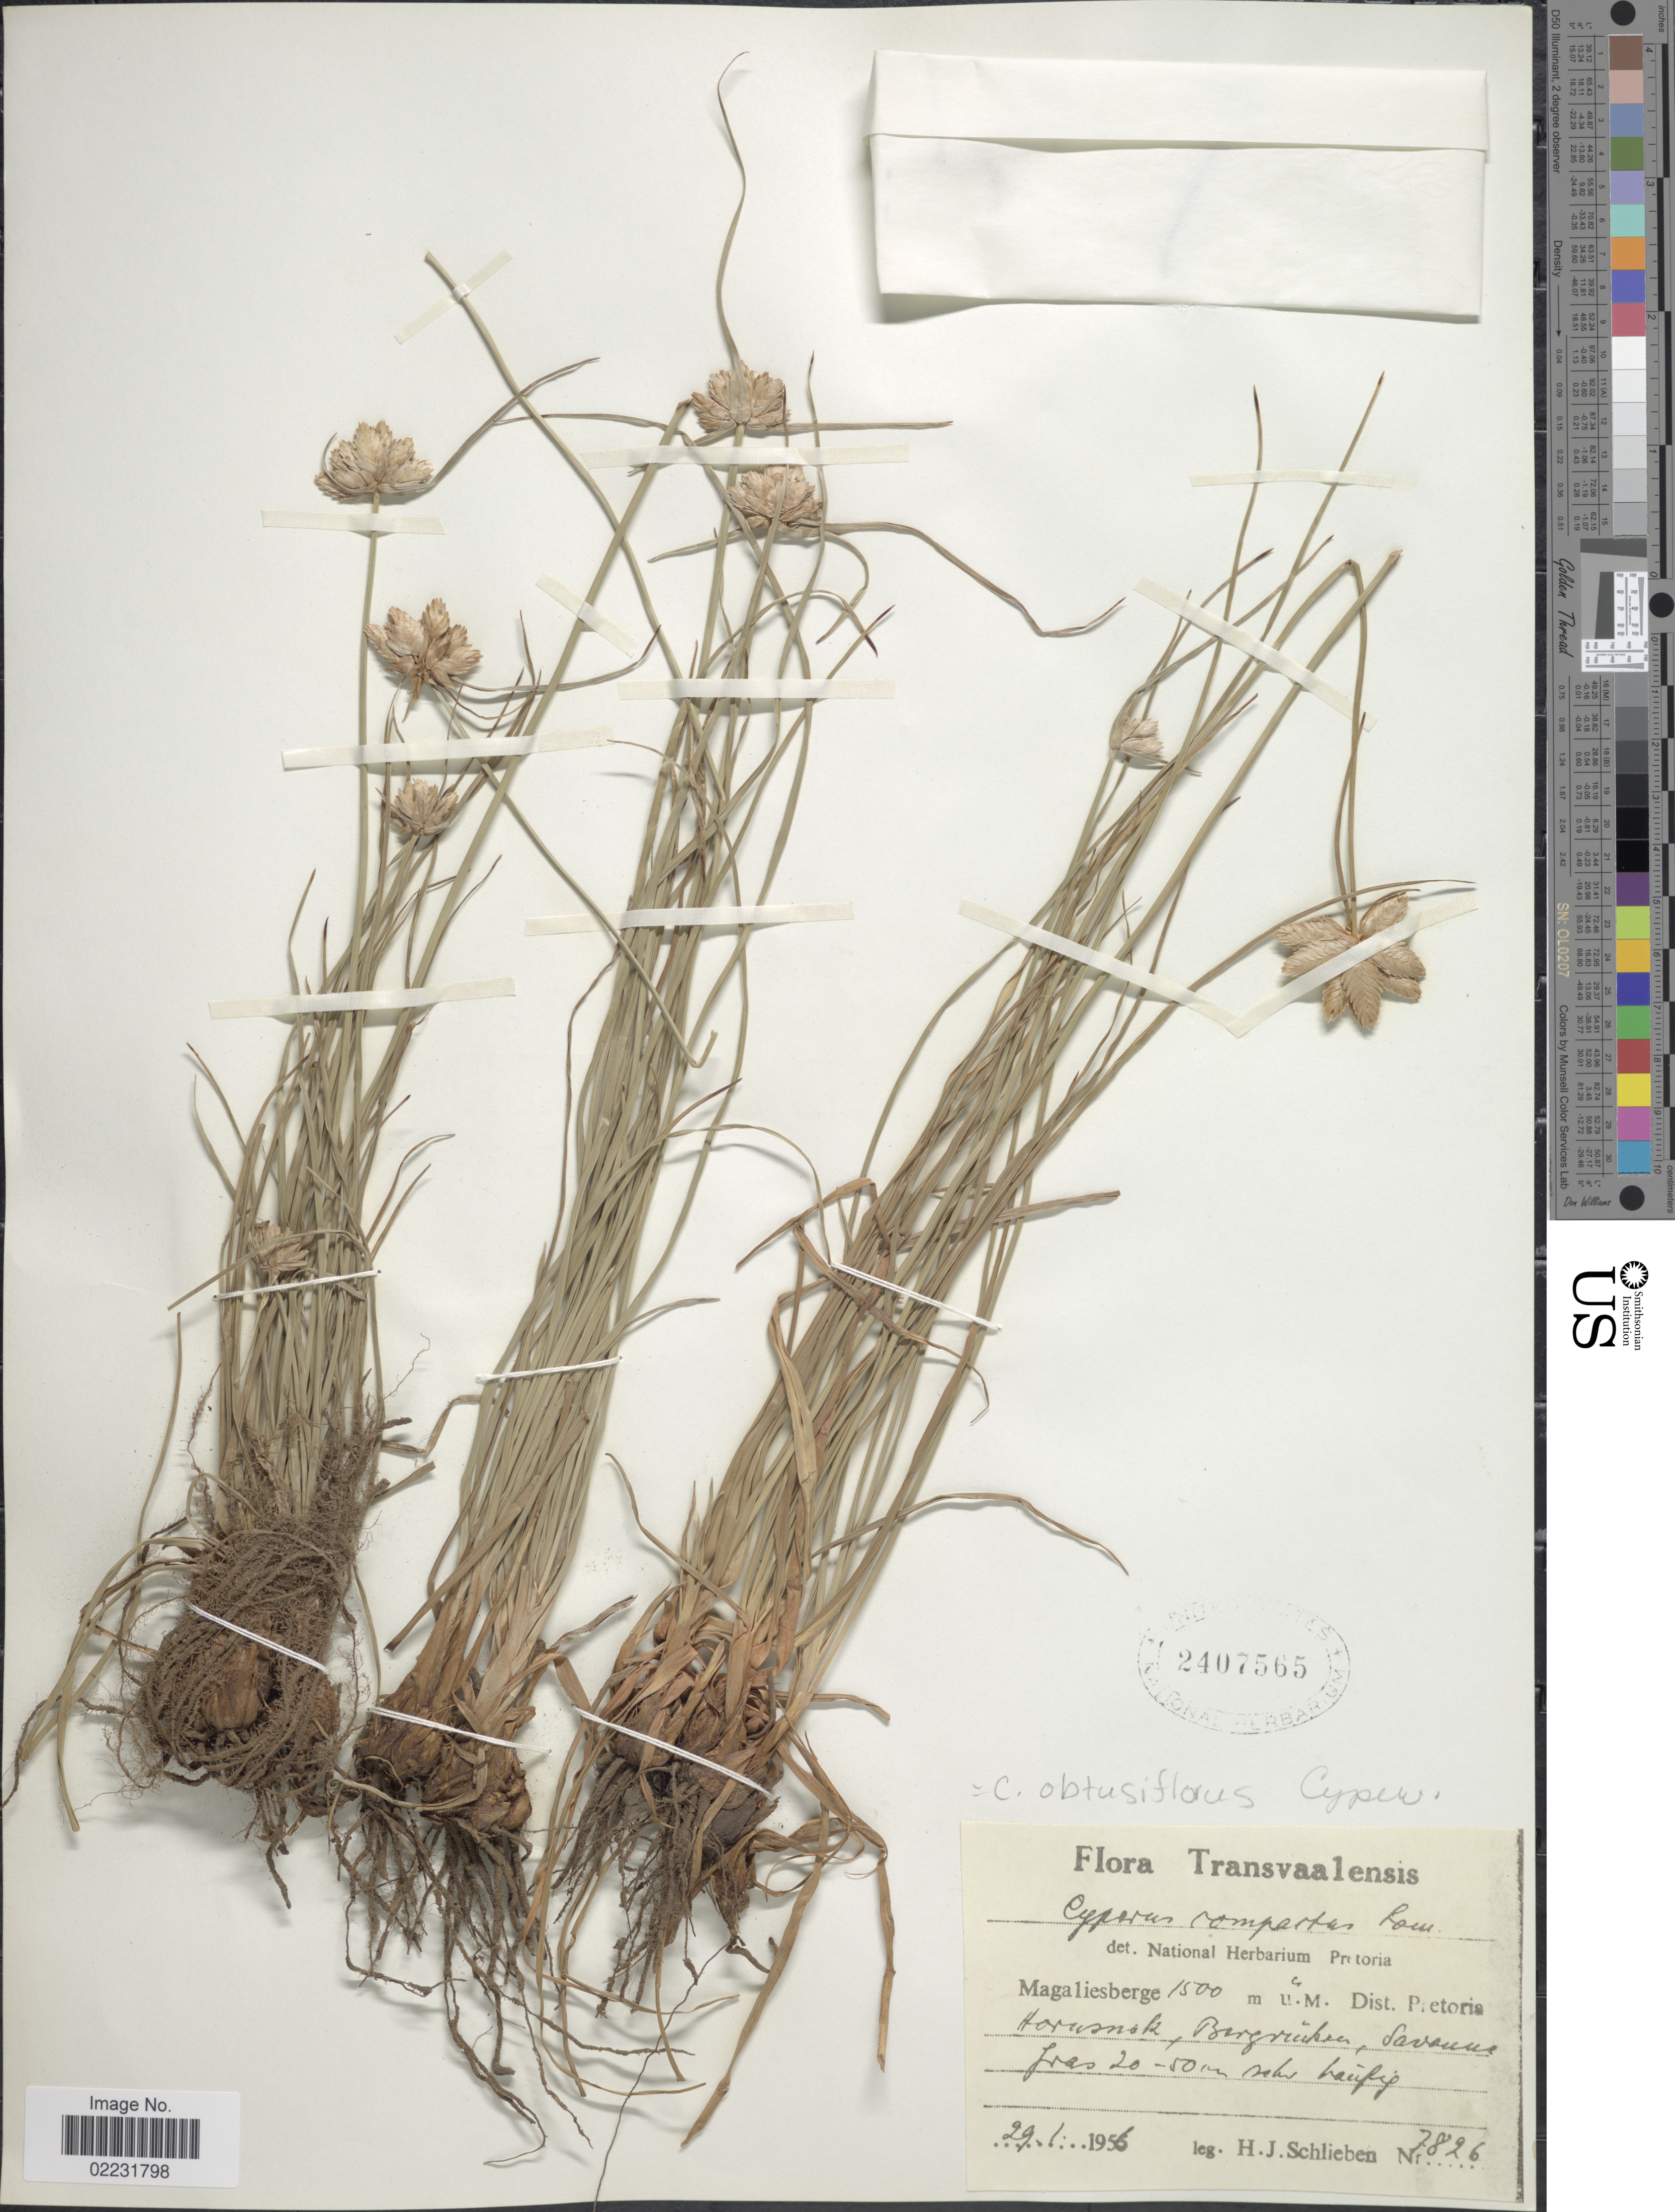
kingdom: Plantae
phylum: Tracheophyta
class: Liliopsida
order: Poales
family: Cyperaceae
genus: Cyperus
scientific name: Cyperus obtusiflorus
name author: Vahl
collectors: H. J. Schlieben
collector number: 7826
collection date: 1956-01-29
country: South Africa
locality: Transvaalensis, Magaliesberge, Dist. Pretoria, Horusnak, Bergvuken, Savannas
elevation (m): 1500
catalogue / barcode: US 2407565